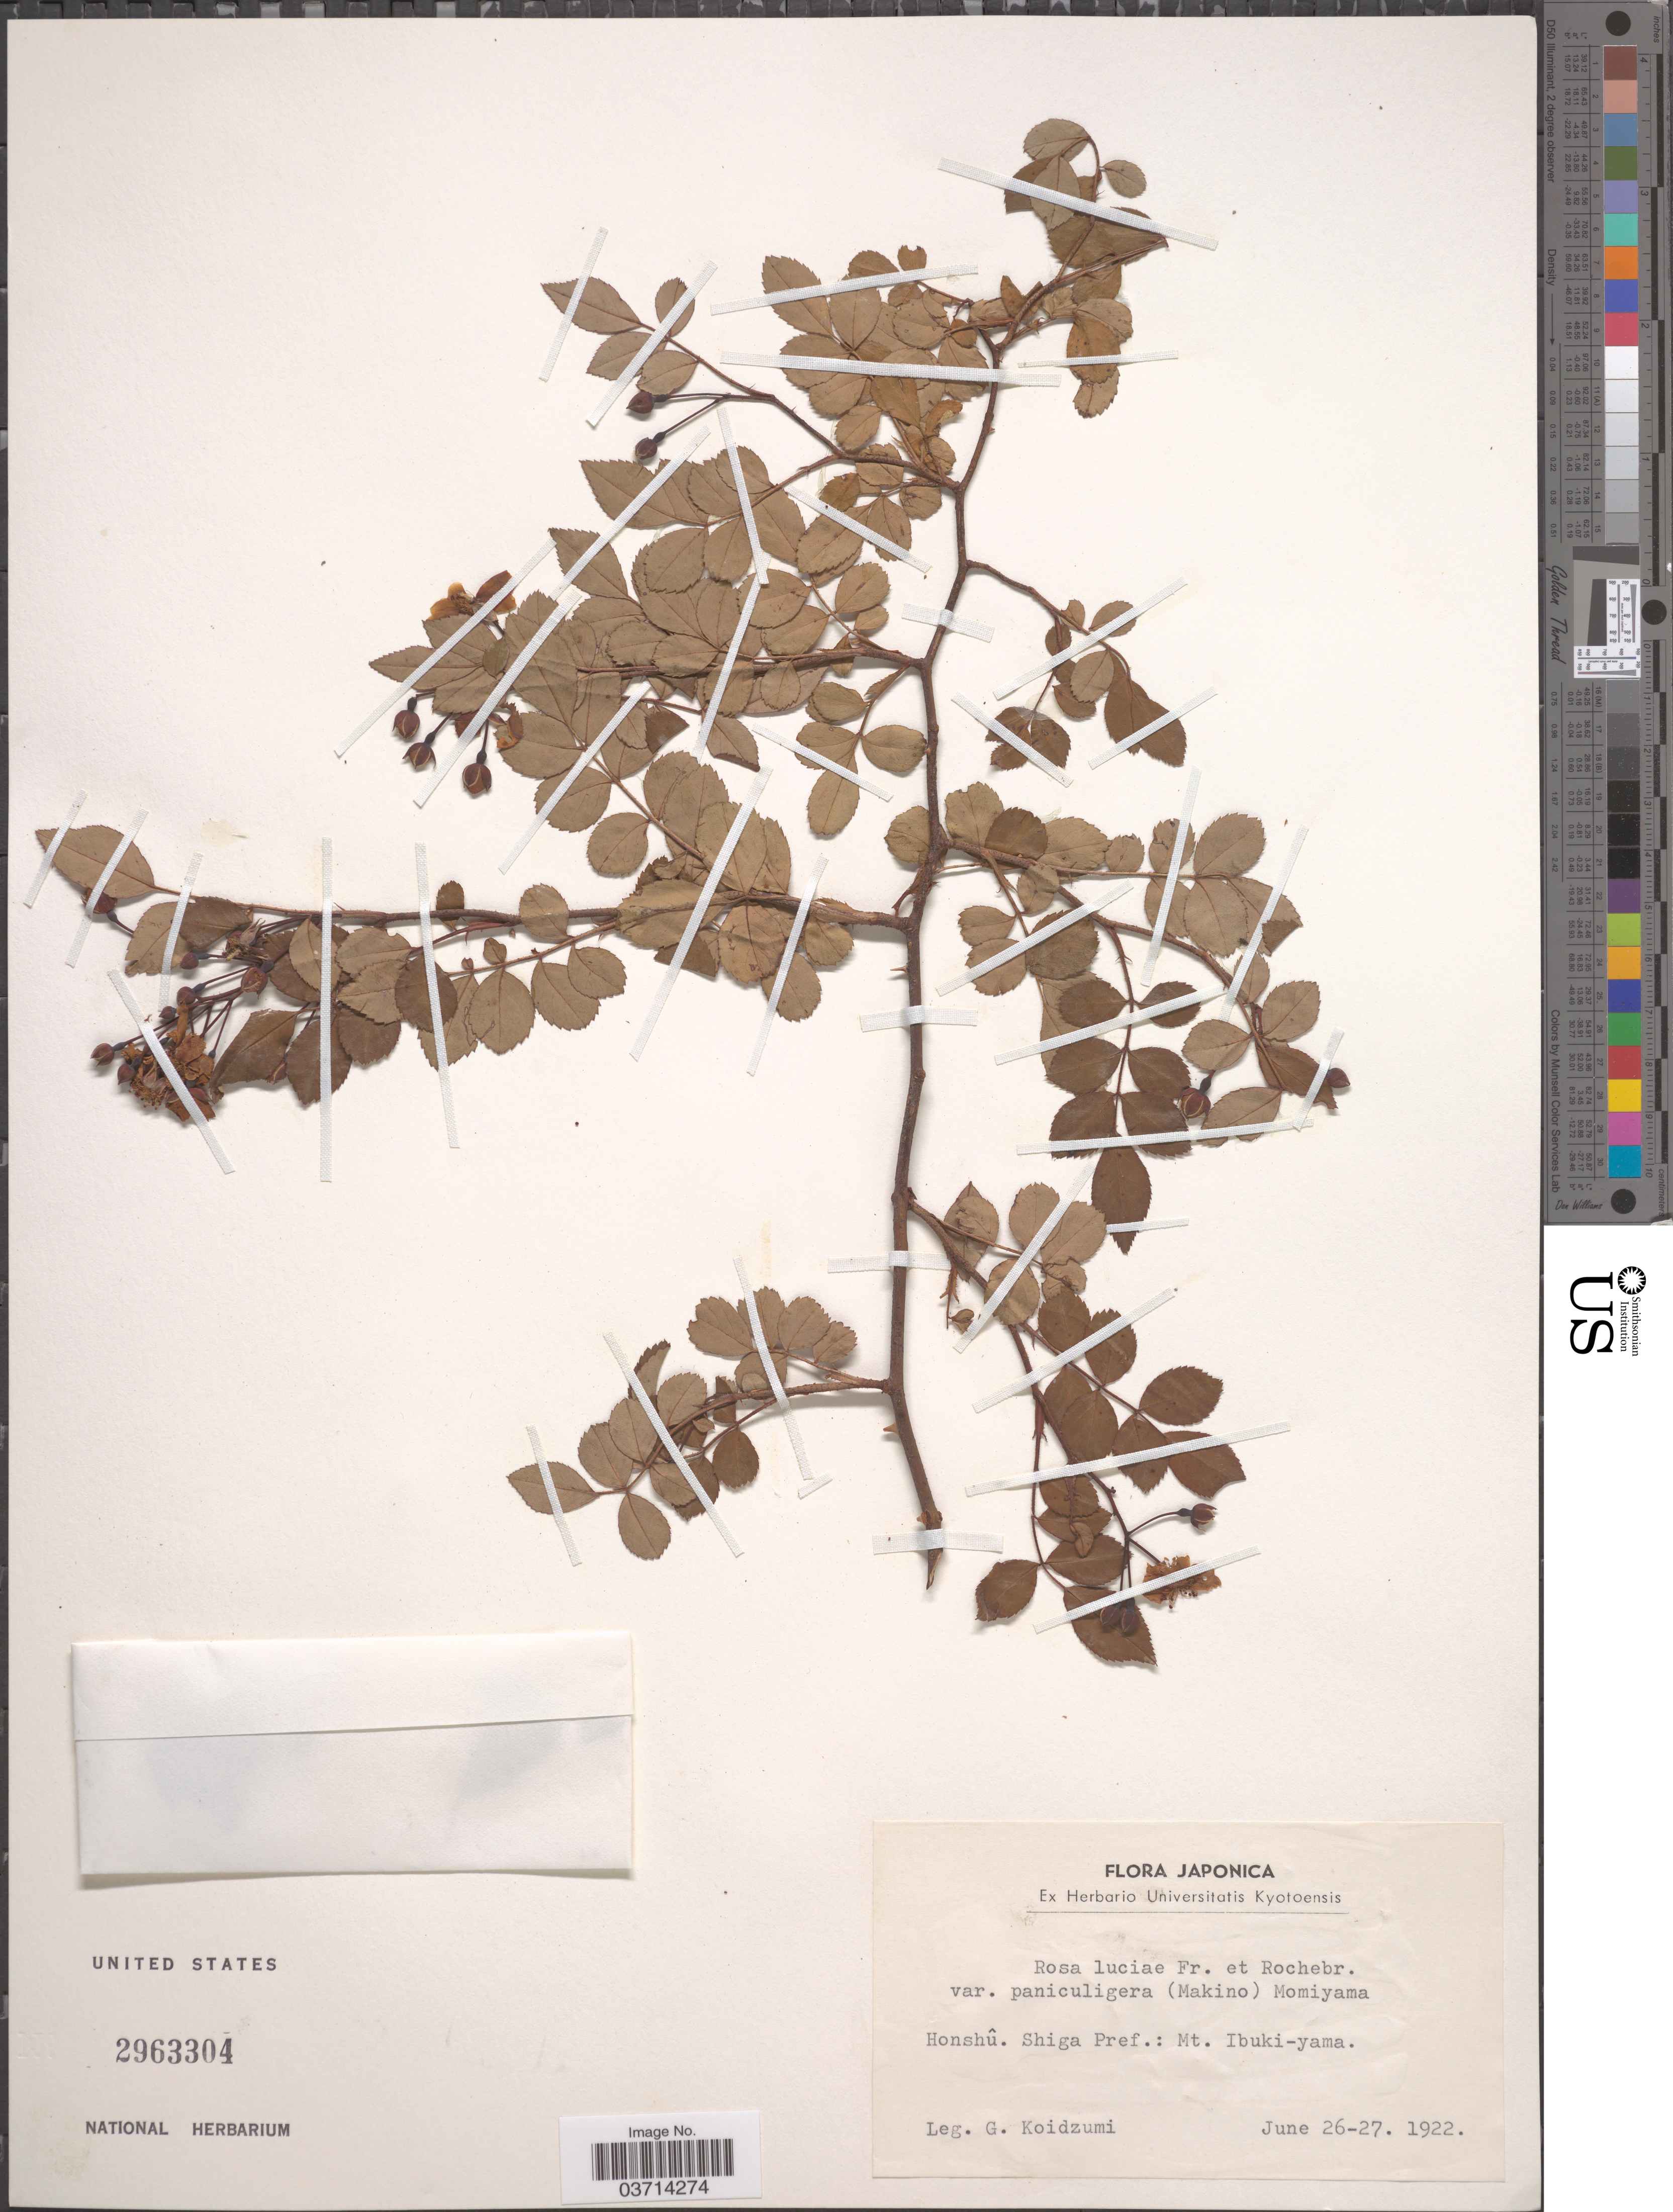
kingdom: Plantae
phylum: Tracheophyta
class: Magnoliopsida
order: Rosales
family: Rosaceae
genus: Rosa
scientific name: Rosa luciae var. onoei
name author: (Makino) Momiy. ex Ohwi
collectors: G. Koidzumi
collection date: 1922-06-26/1922-06-27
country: Japan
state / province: Siga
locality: Honshû. Shiga Pref.: Mt. Ibuki-yama.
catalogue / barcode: US 2963304